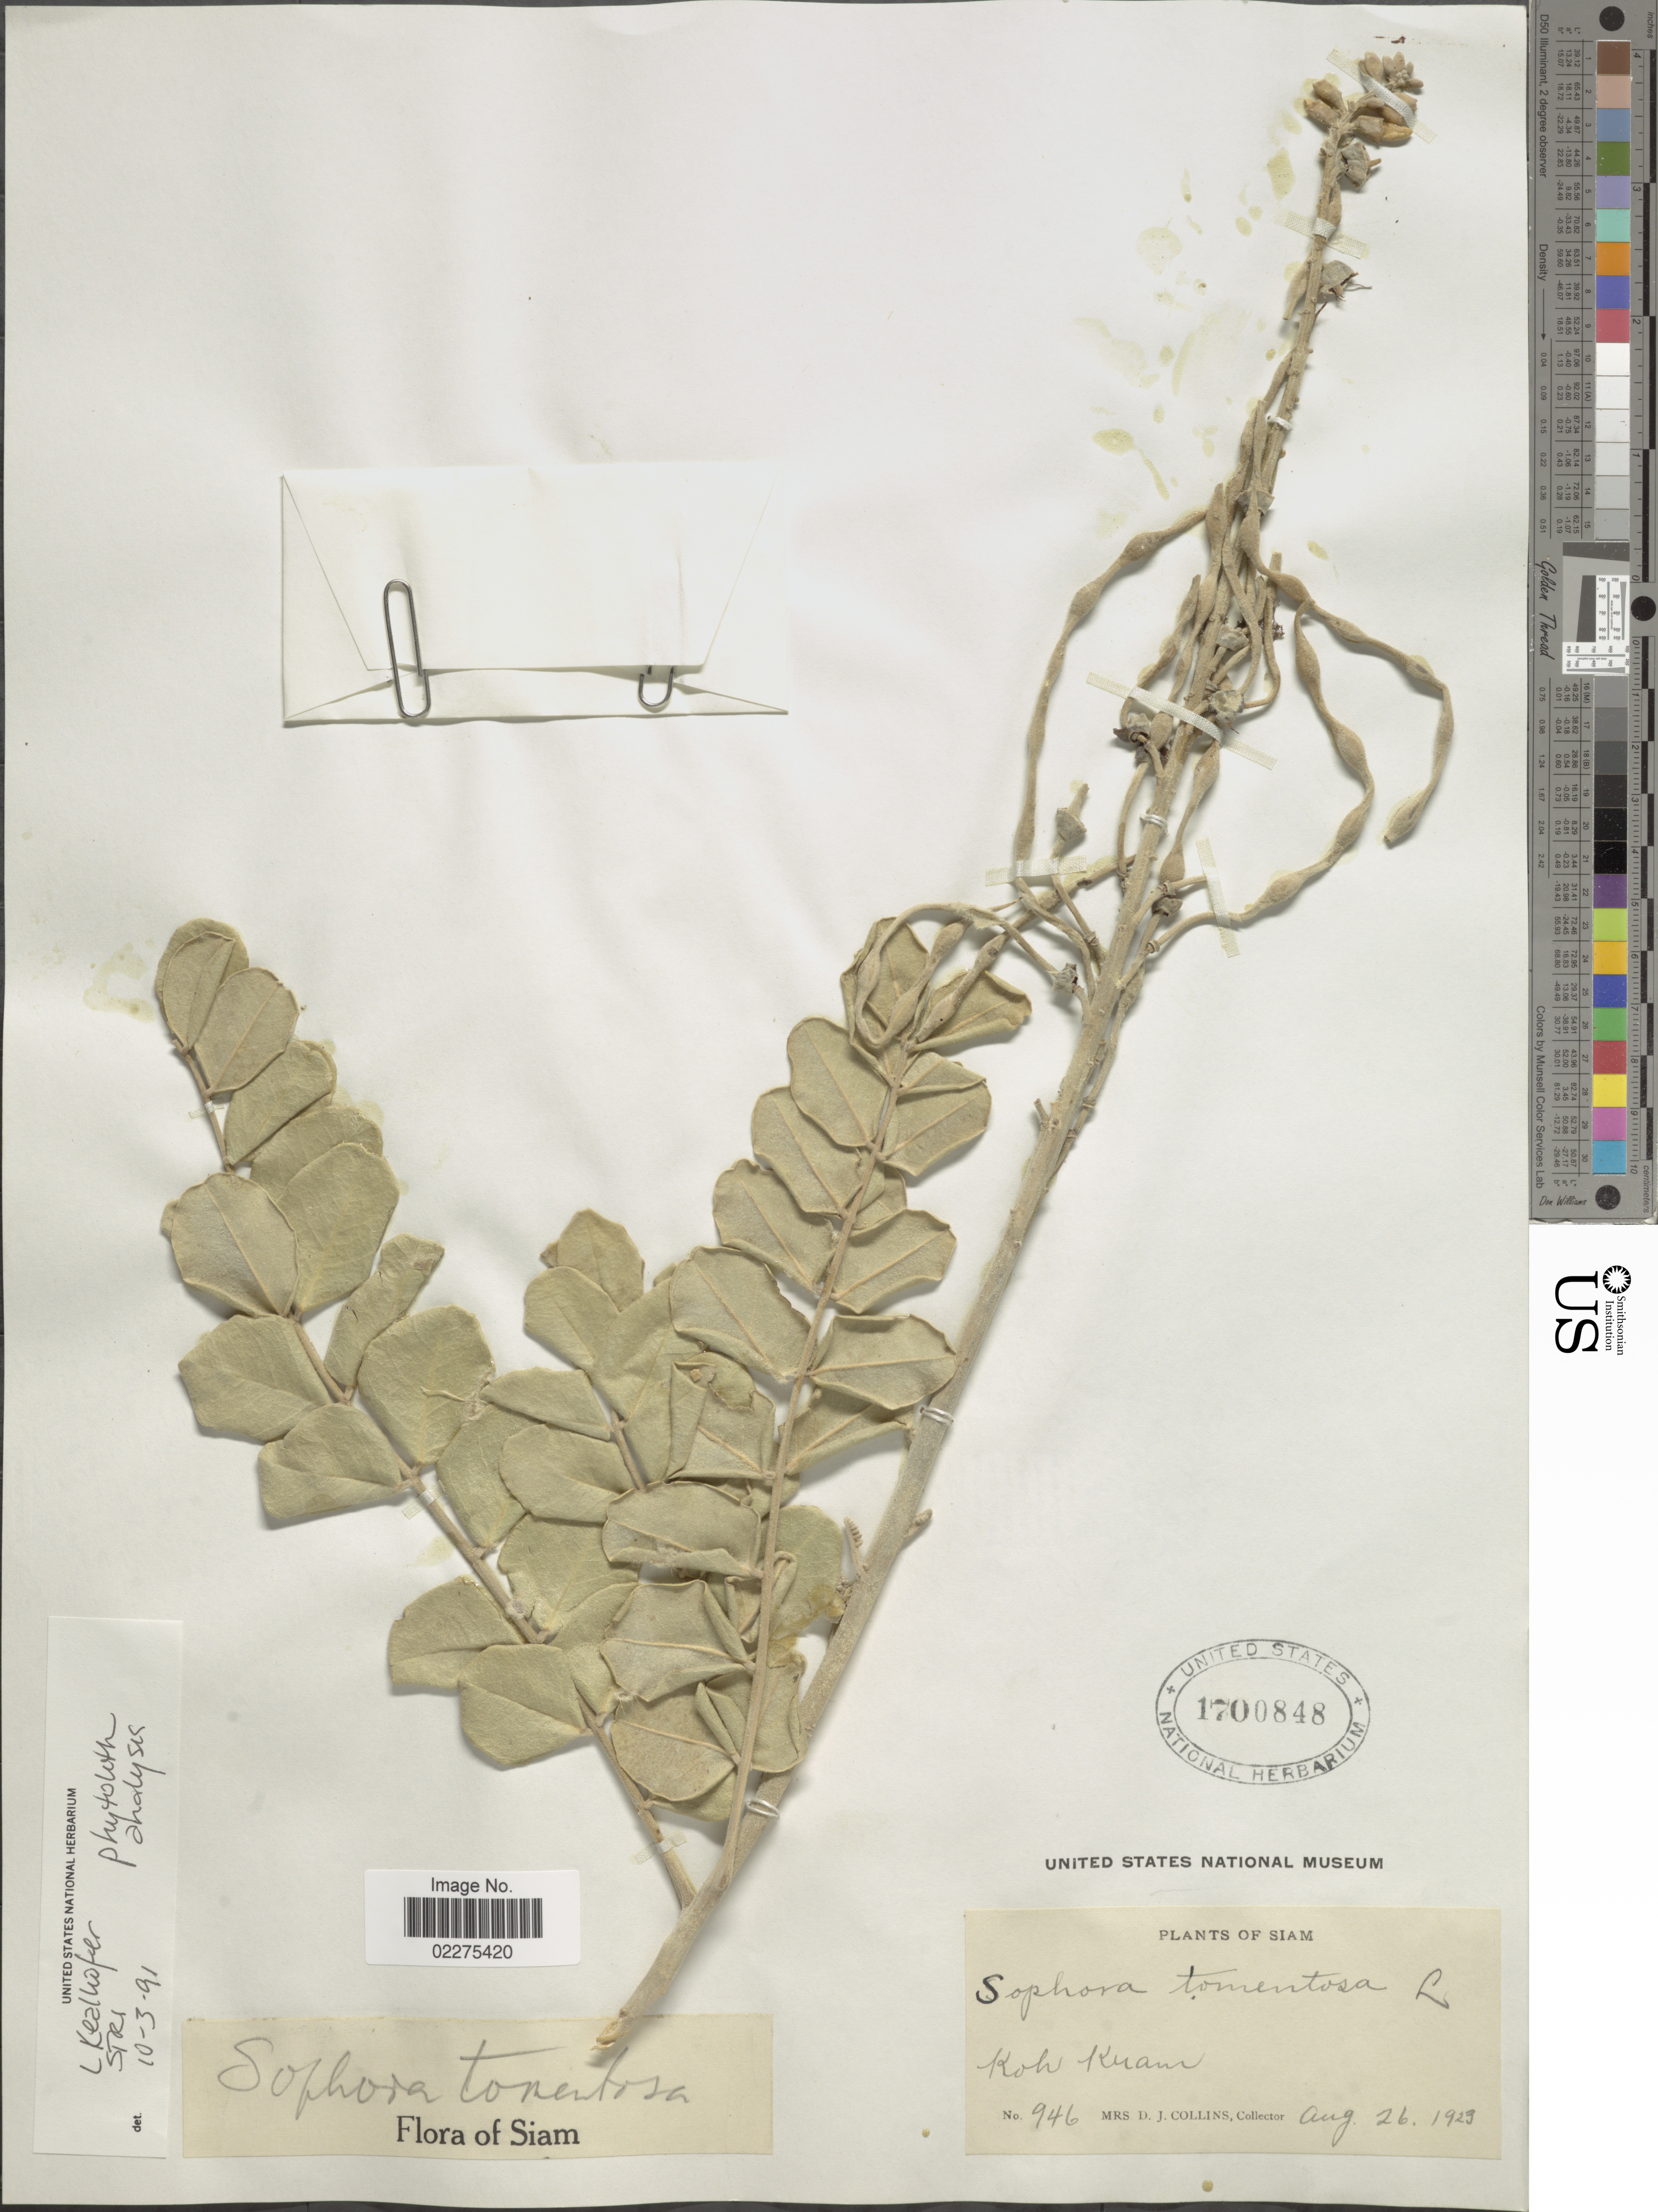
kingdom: Plantae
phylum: Tracheophyta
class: Magnoliopsida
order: Fabales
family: Fabaceae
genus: Sophora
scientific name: Sophora tomentosa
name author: L.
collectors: Mrs. D. J. Collins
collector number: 946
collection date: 1929-08-26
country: Thailand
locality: Siam. Koh Kuam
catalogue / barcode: US 1700848